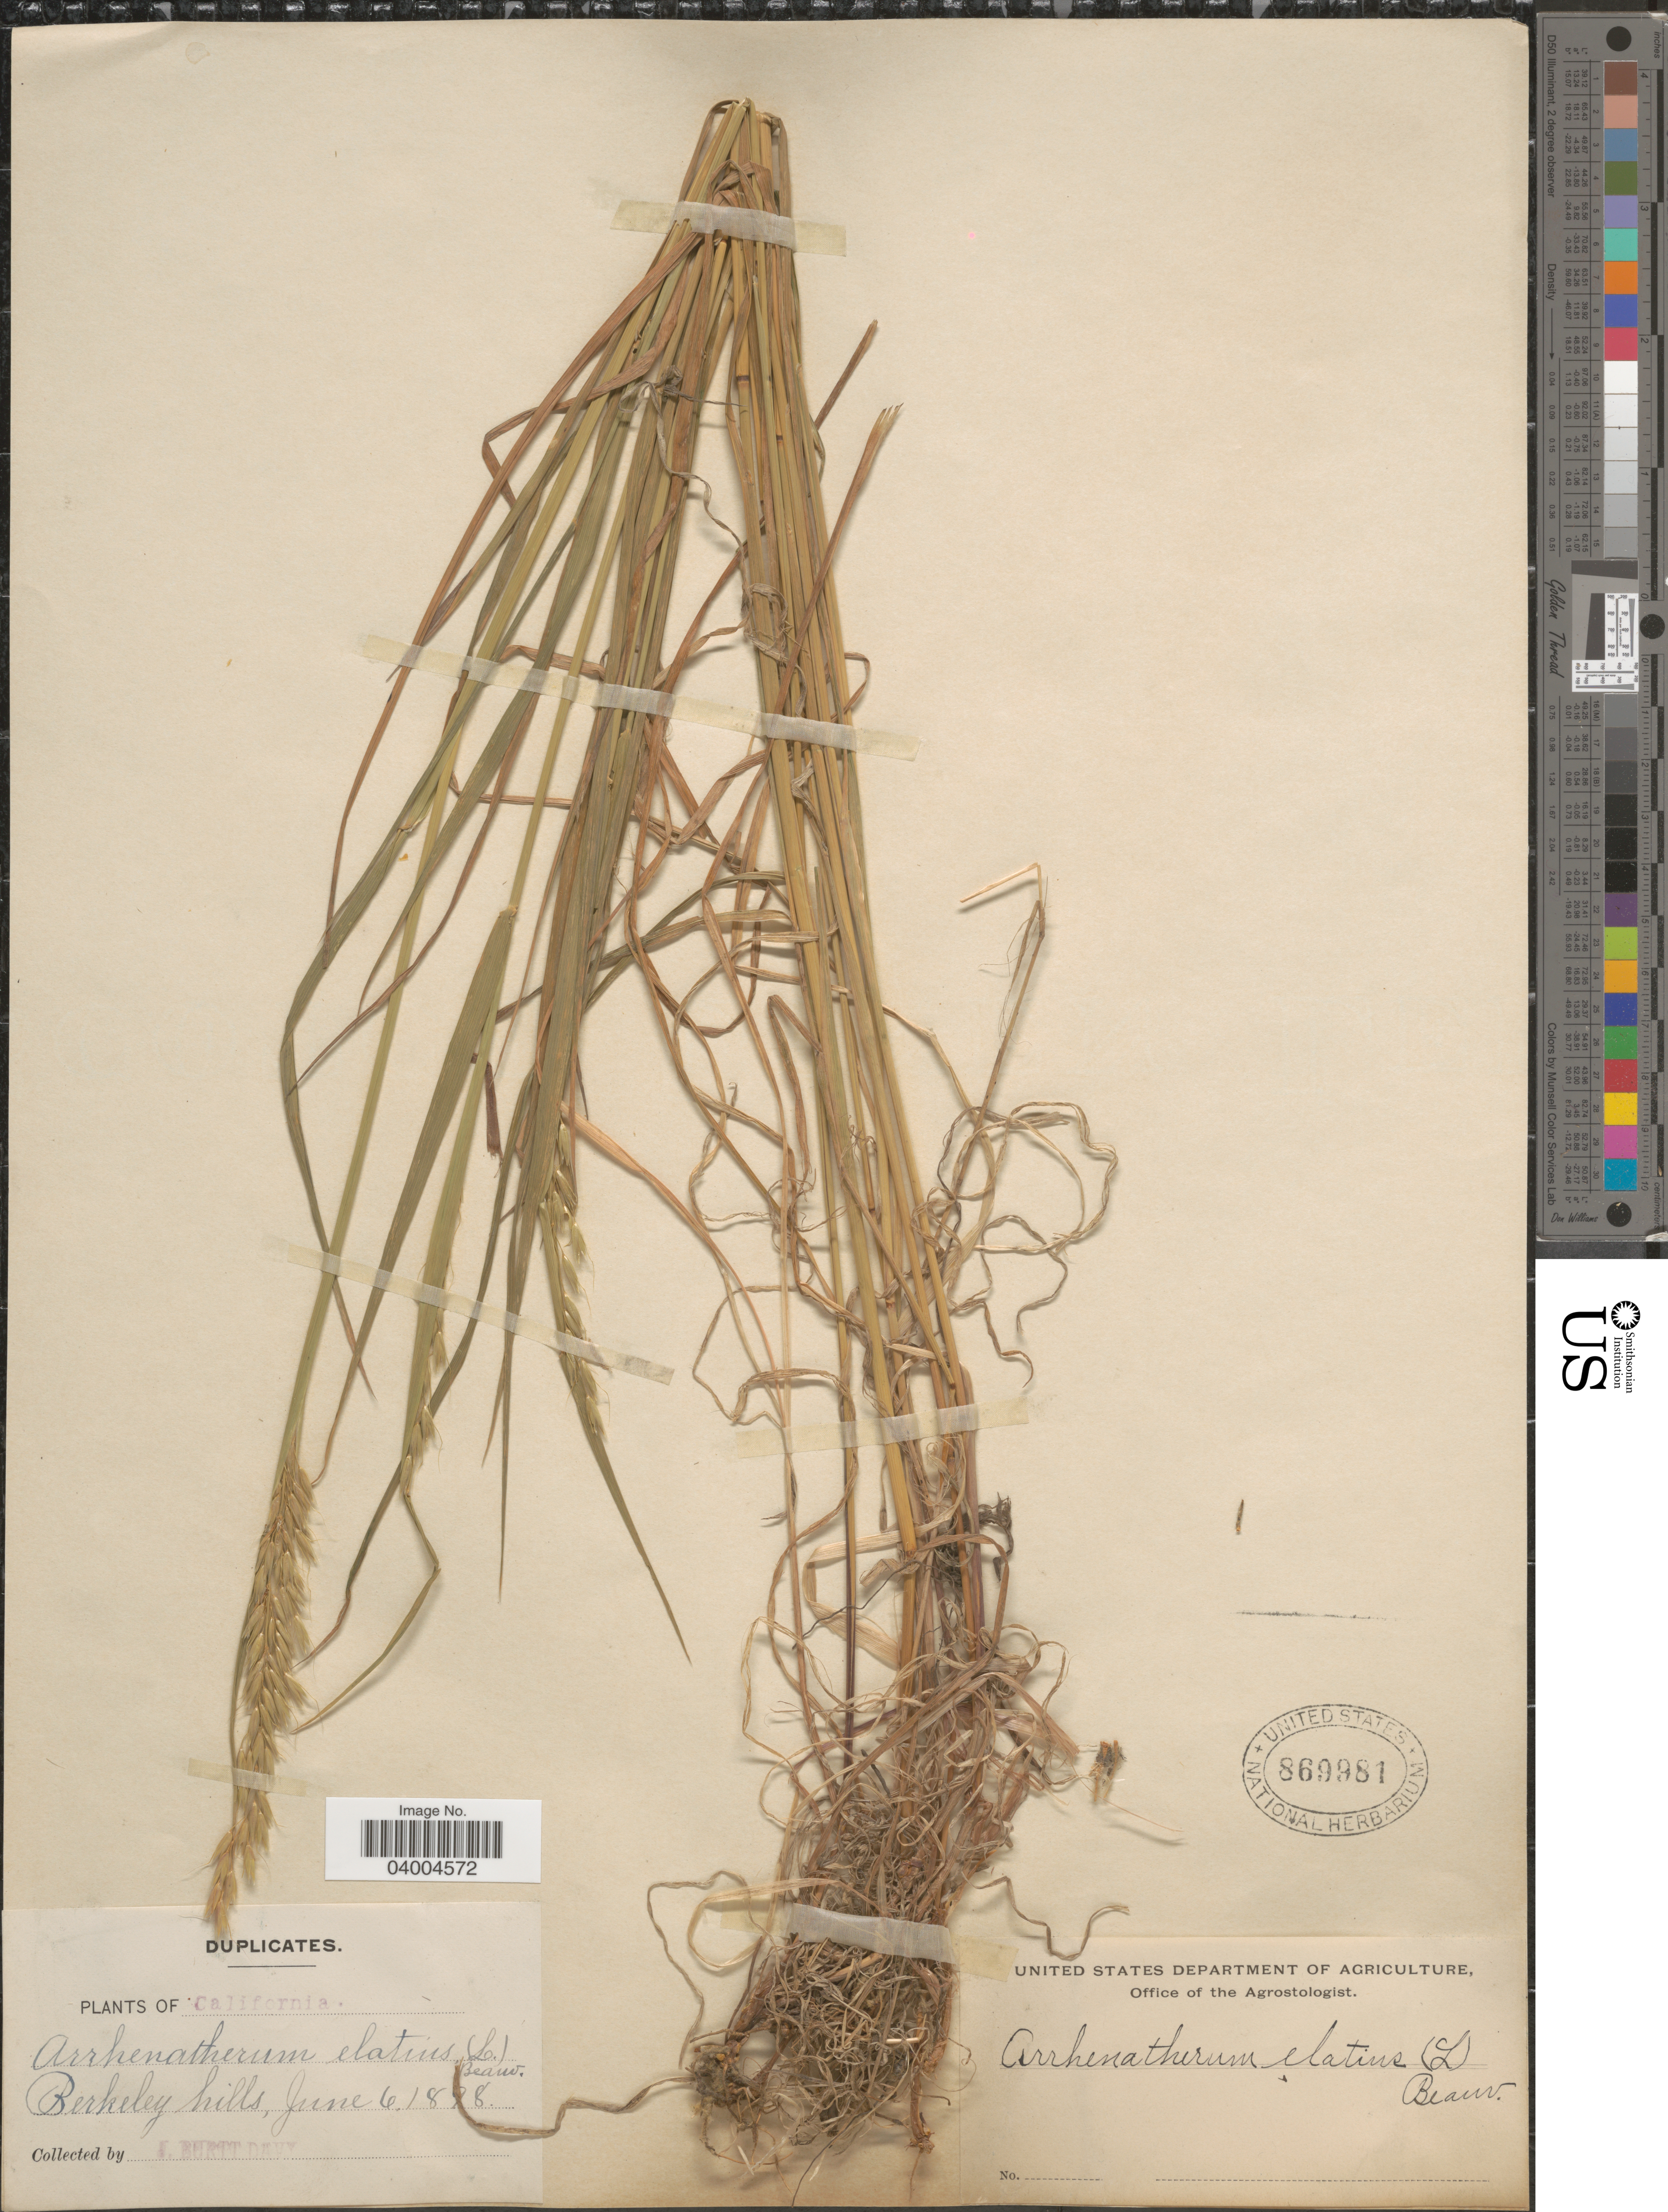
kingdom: Plantae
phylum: Tracheophyta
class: Liliopsida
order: Poales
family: Poaceae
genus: Arrhenatherum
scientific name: Arrhenatherum elatius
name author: (L.) J. Presl & C. Presl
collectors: J. Burtt Davy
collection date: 1898-06-06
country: United States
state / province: California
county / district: Alameda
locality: Berkeley hills.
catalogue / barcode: US 869981